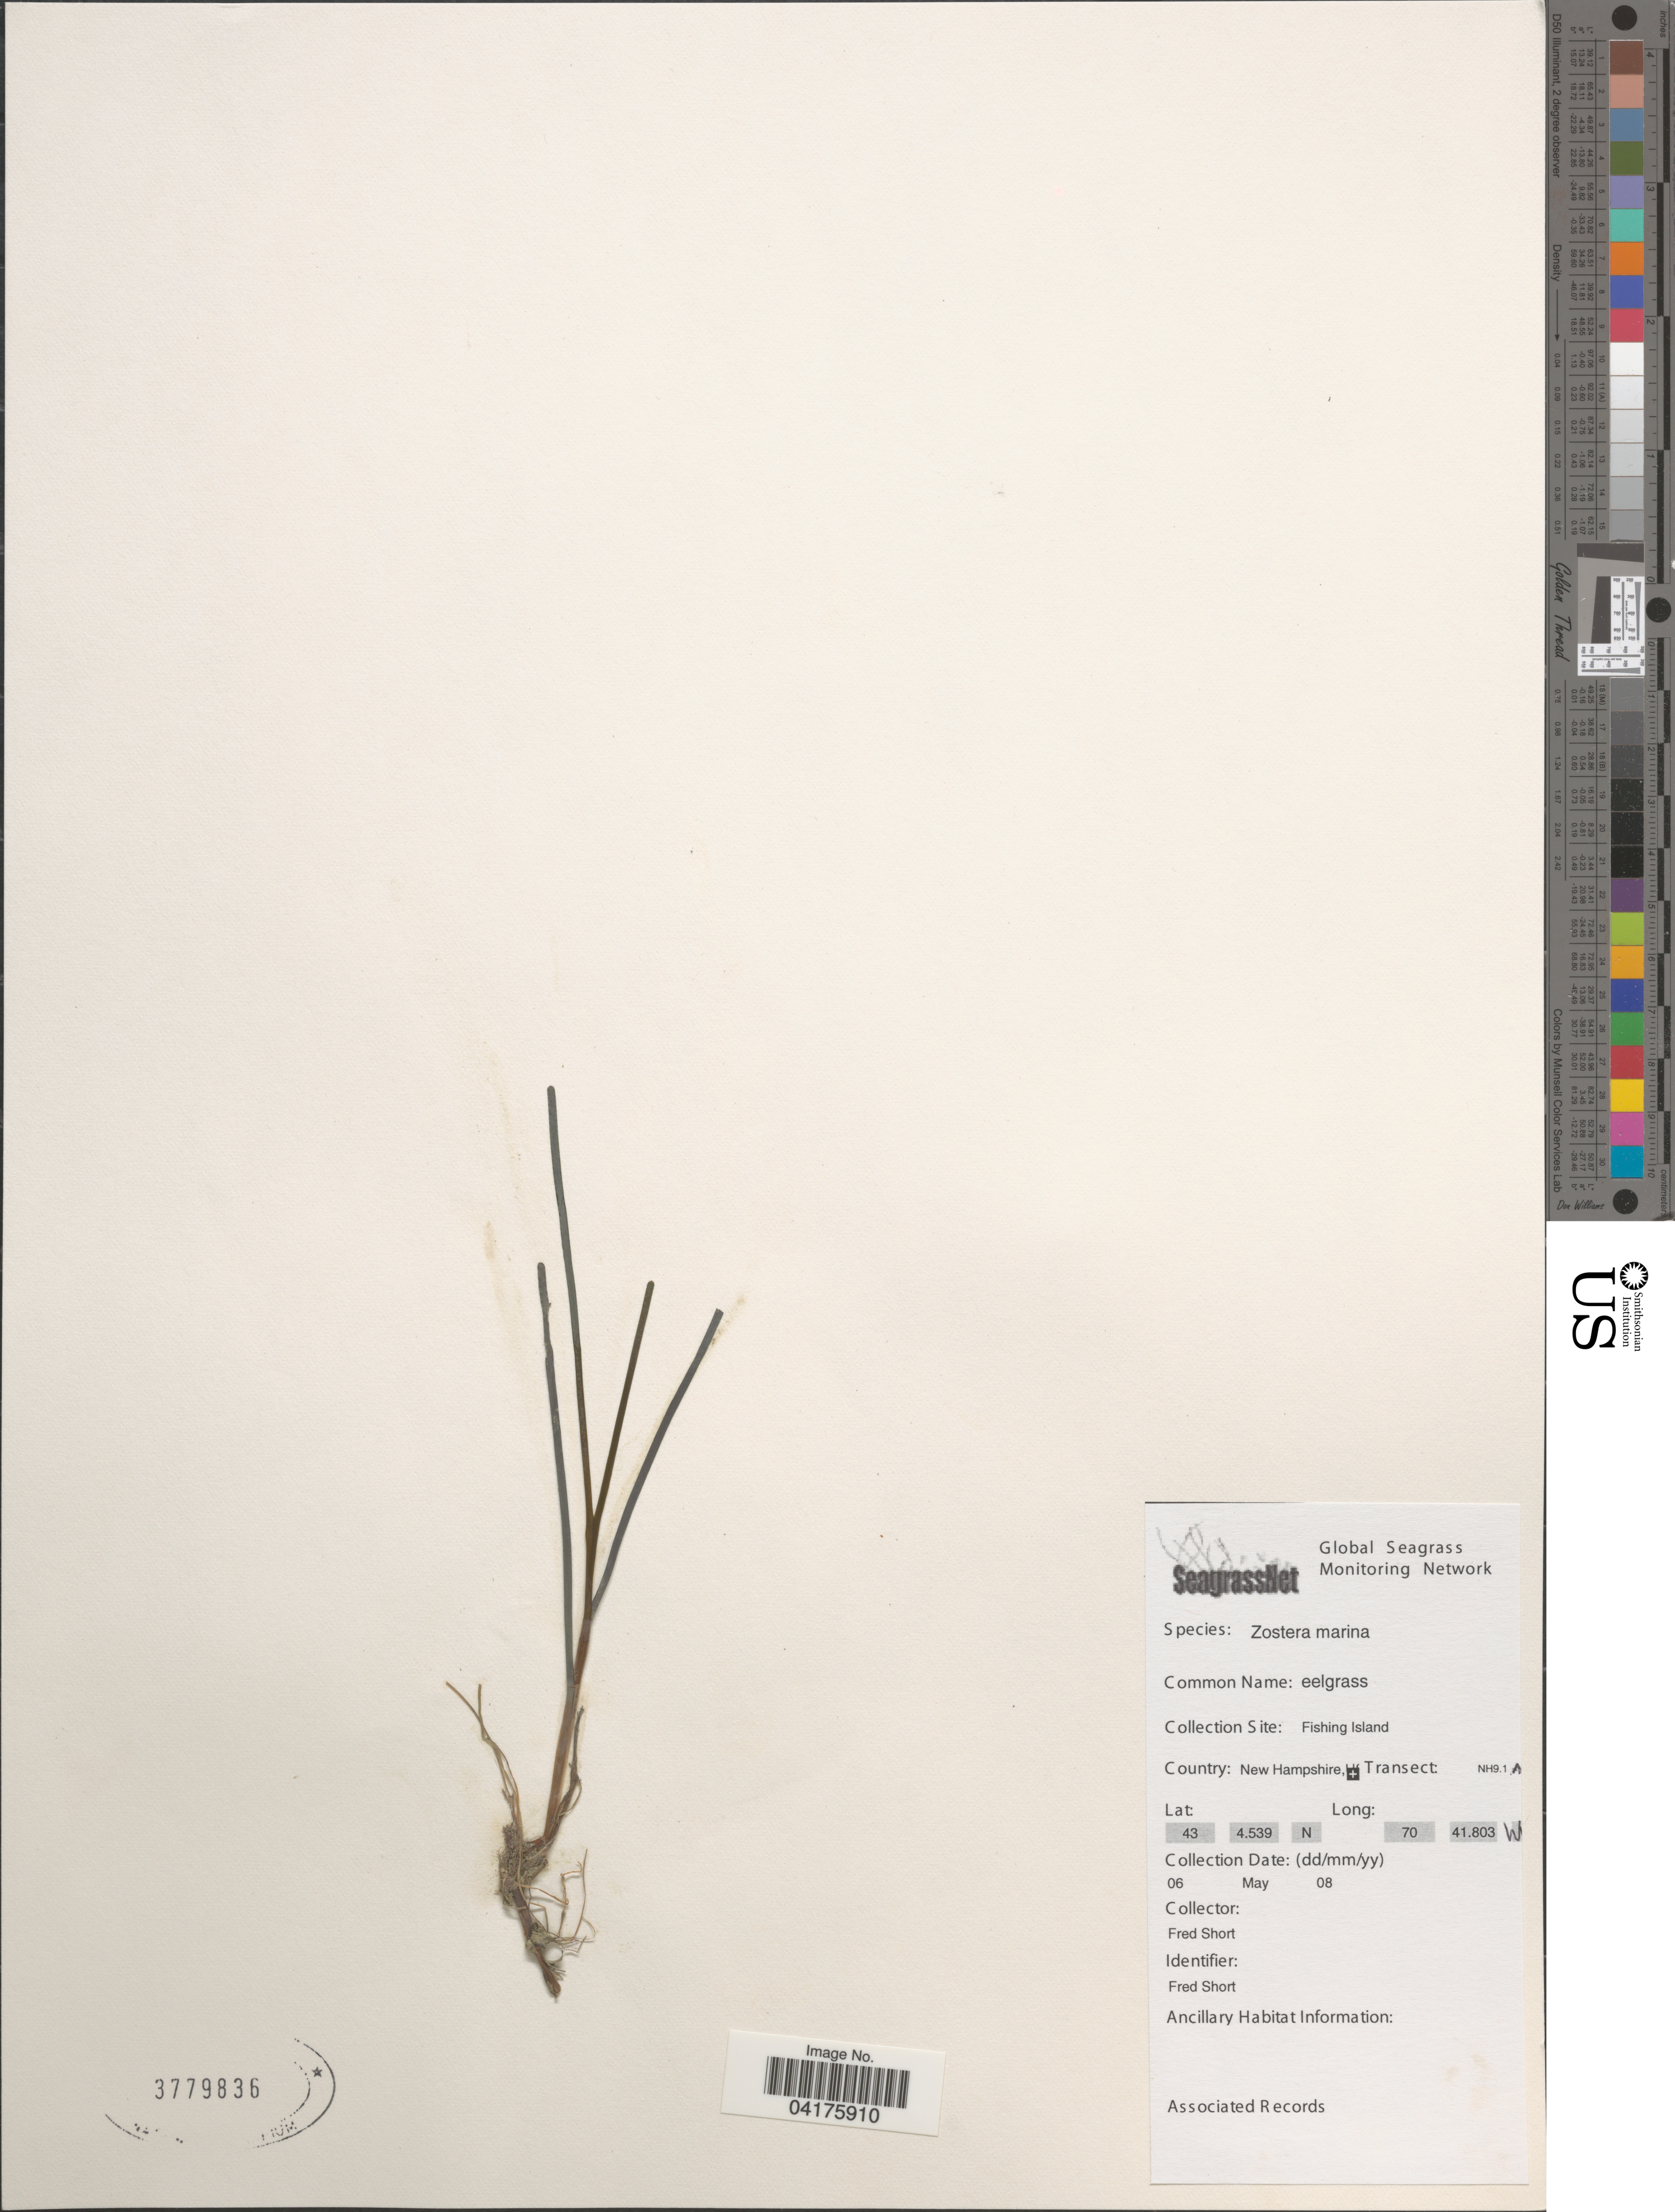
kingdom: Plantae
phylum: Tracheophyta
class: Liliopsida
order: Alismatales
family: Zosteraceae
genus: Zostera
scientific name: Zostera marina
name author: L.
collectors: F. Short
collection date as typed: Transcribed d/m/y: 6/5/8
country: United States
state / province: New Hampshire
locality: Fishing Island.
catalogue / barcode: US 3779836